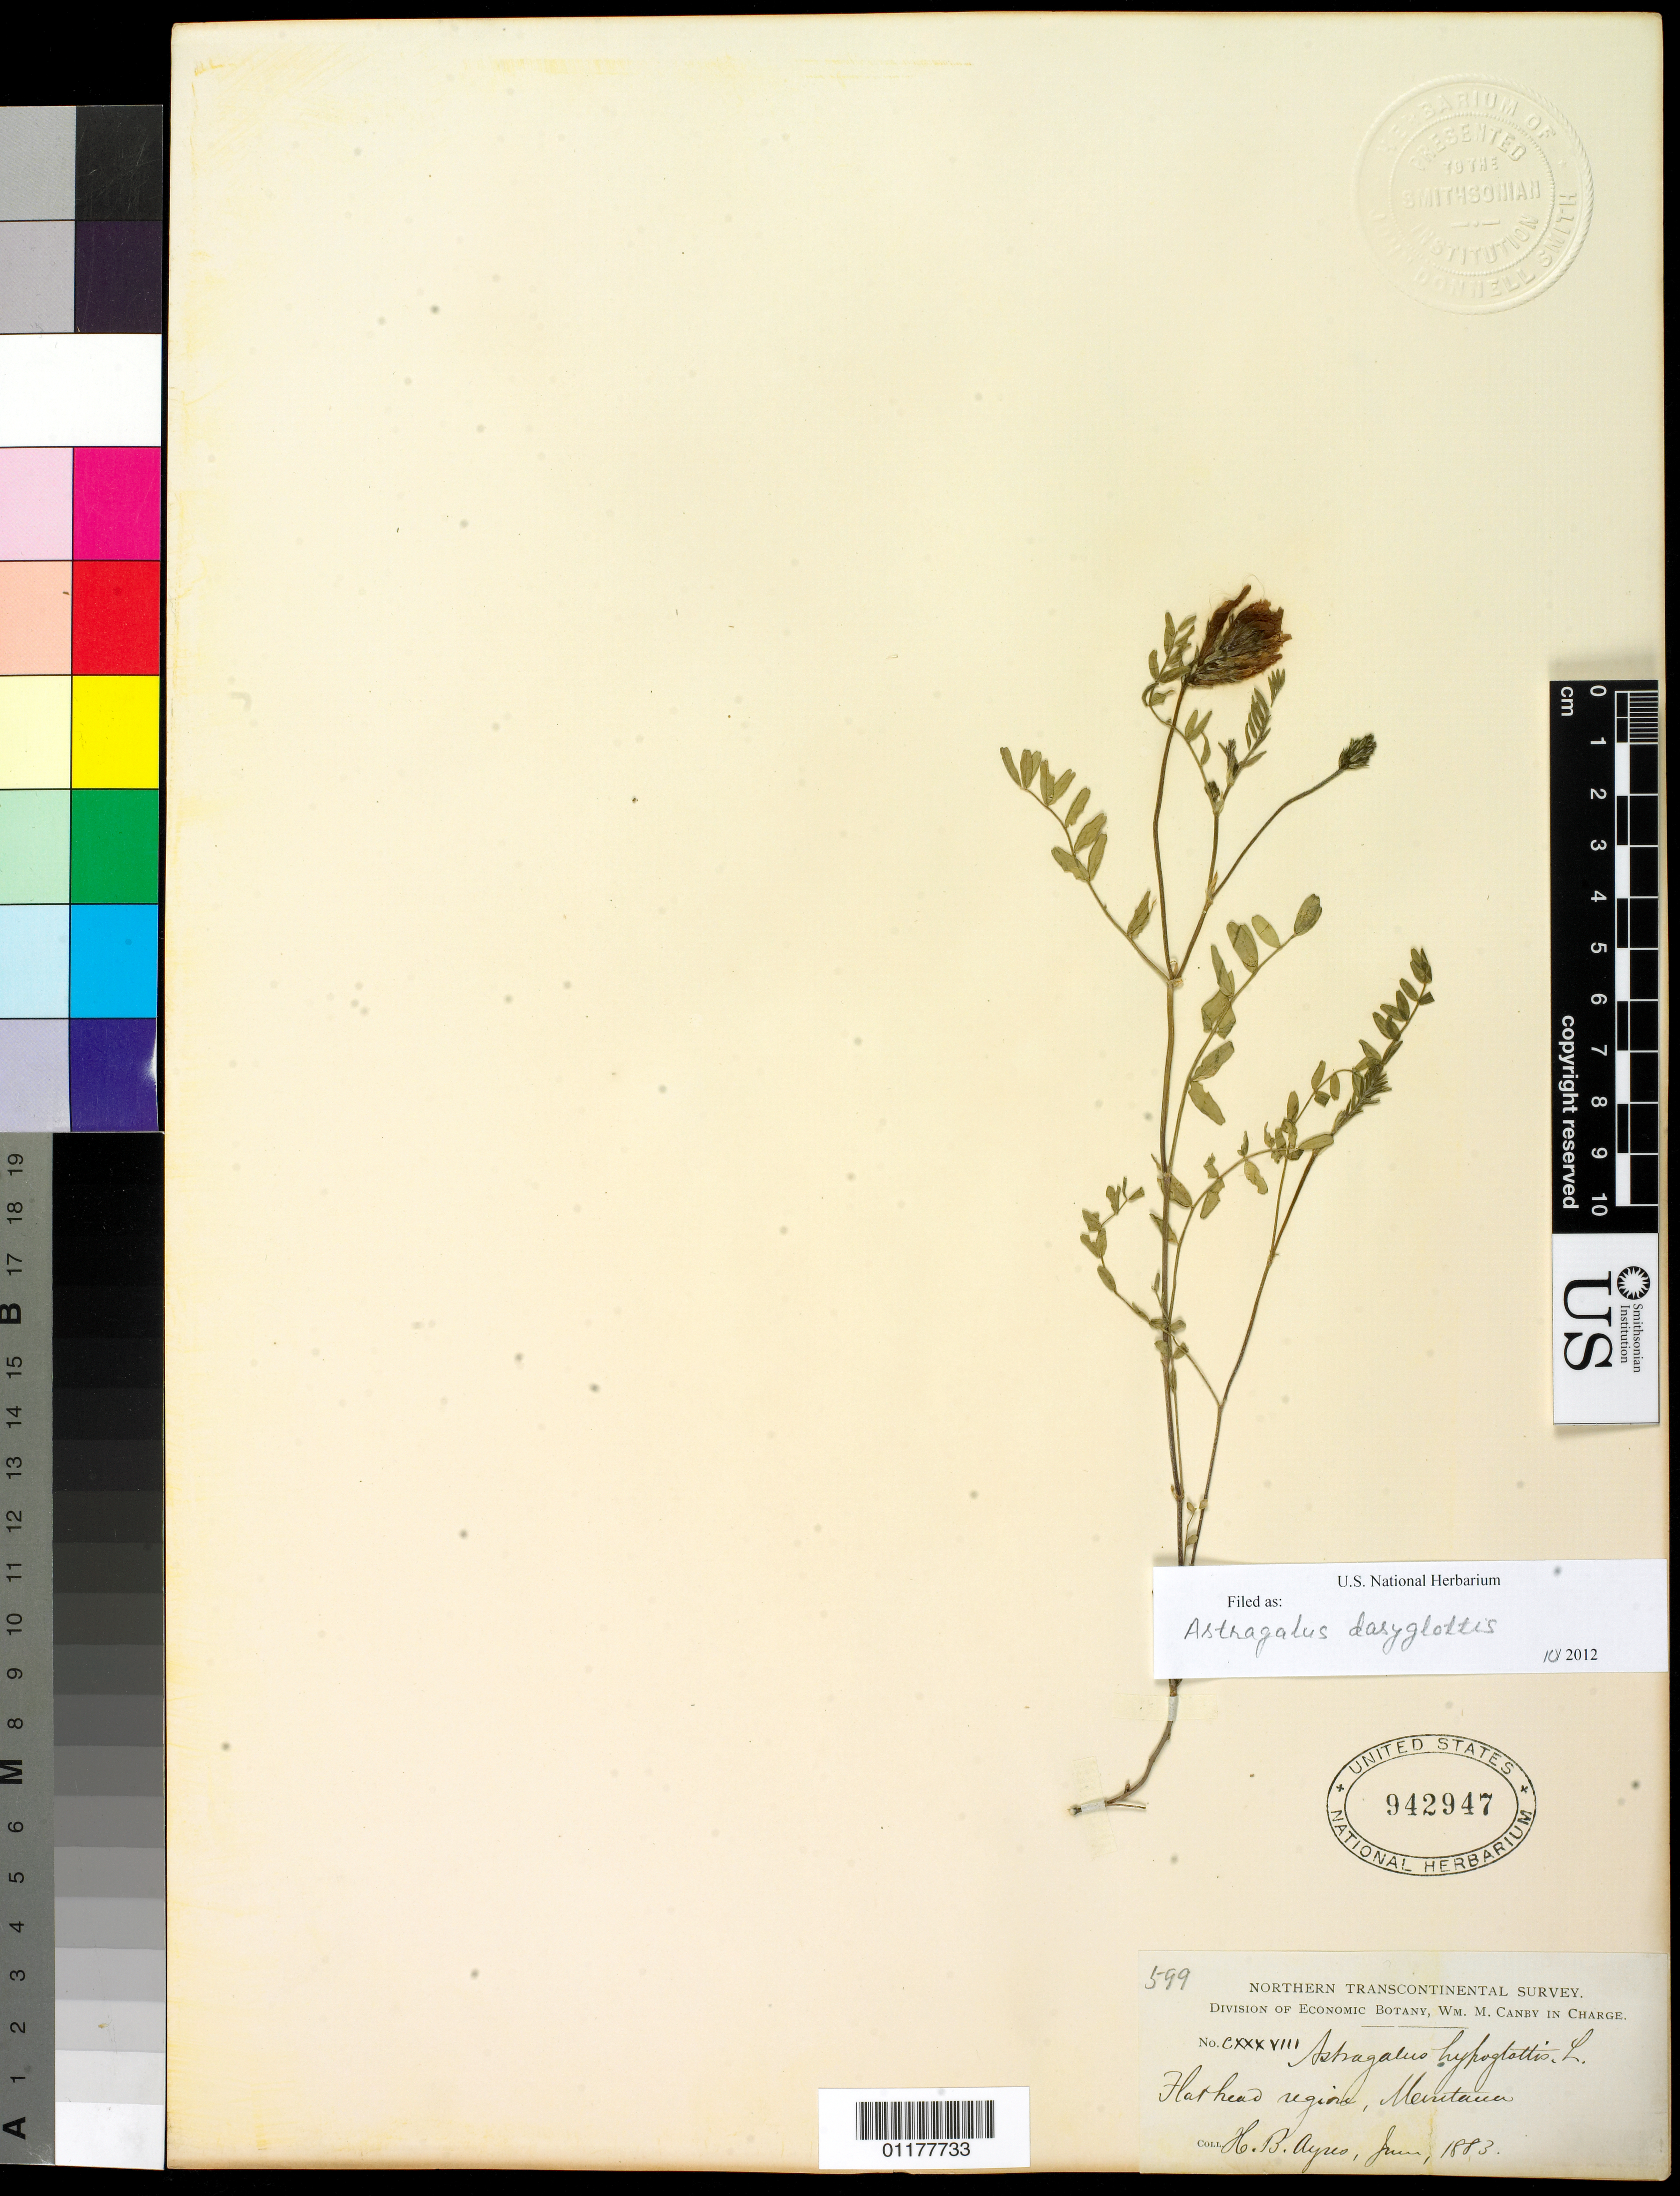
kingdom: Plantae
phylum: Tracheophyta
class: Magnoliopsida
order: Fabales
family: Fabaceae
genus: Astragalus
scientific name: Astragalus dasyglottis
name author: DC.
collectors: H. Ayres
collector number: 599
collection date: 1883-06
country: United States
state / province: Montana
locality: Flathead region.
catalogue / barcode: US 942947